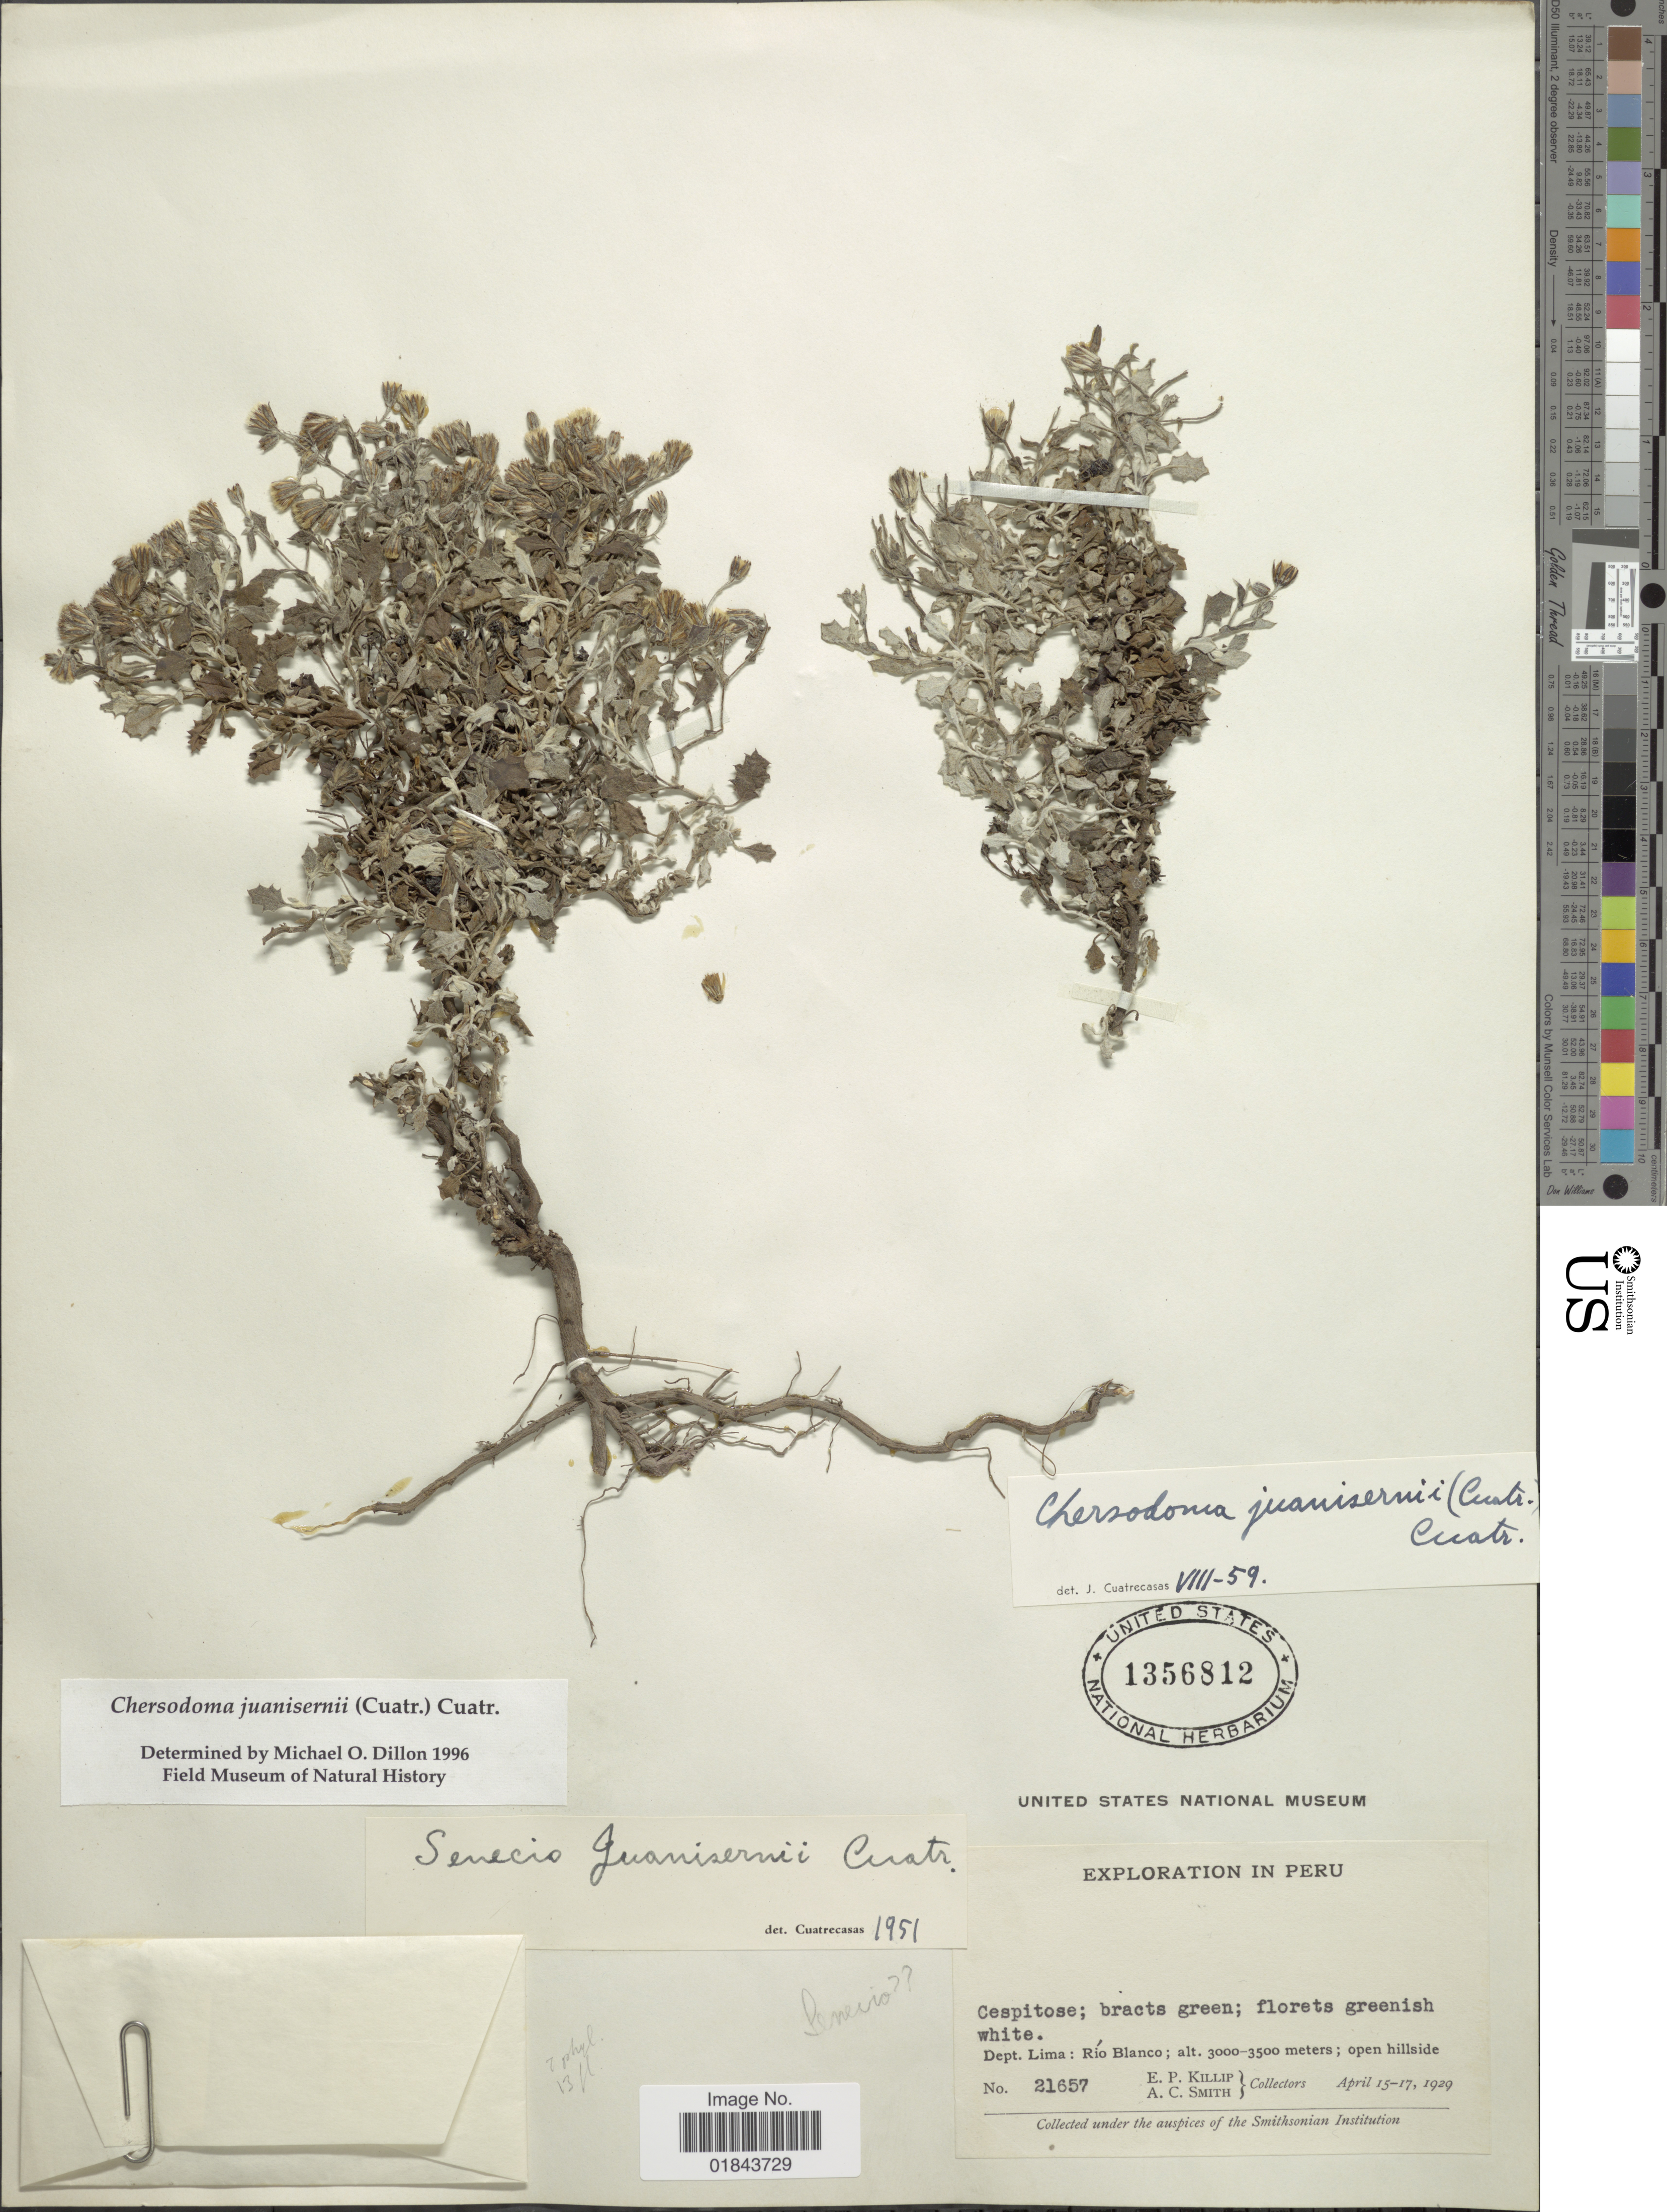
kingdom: Plantae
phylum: Tracheophyta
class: Magnoliopsida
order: Asterales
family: Asteraceae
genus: Chersodoma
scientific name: Chersodoma juanisernii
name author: (Cuatrec.) Cuatrec.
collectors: E. P. Killip & A. C. Smith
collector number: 21657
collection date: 1929-04-15/1929-04-17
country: Peru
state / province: Lima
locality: Dept. Lima: Río Blanco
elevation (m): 3000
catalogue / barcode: US 1356812